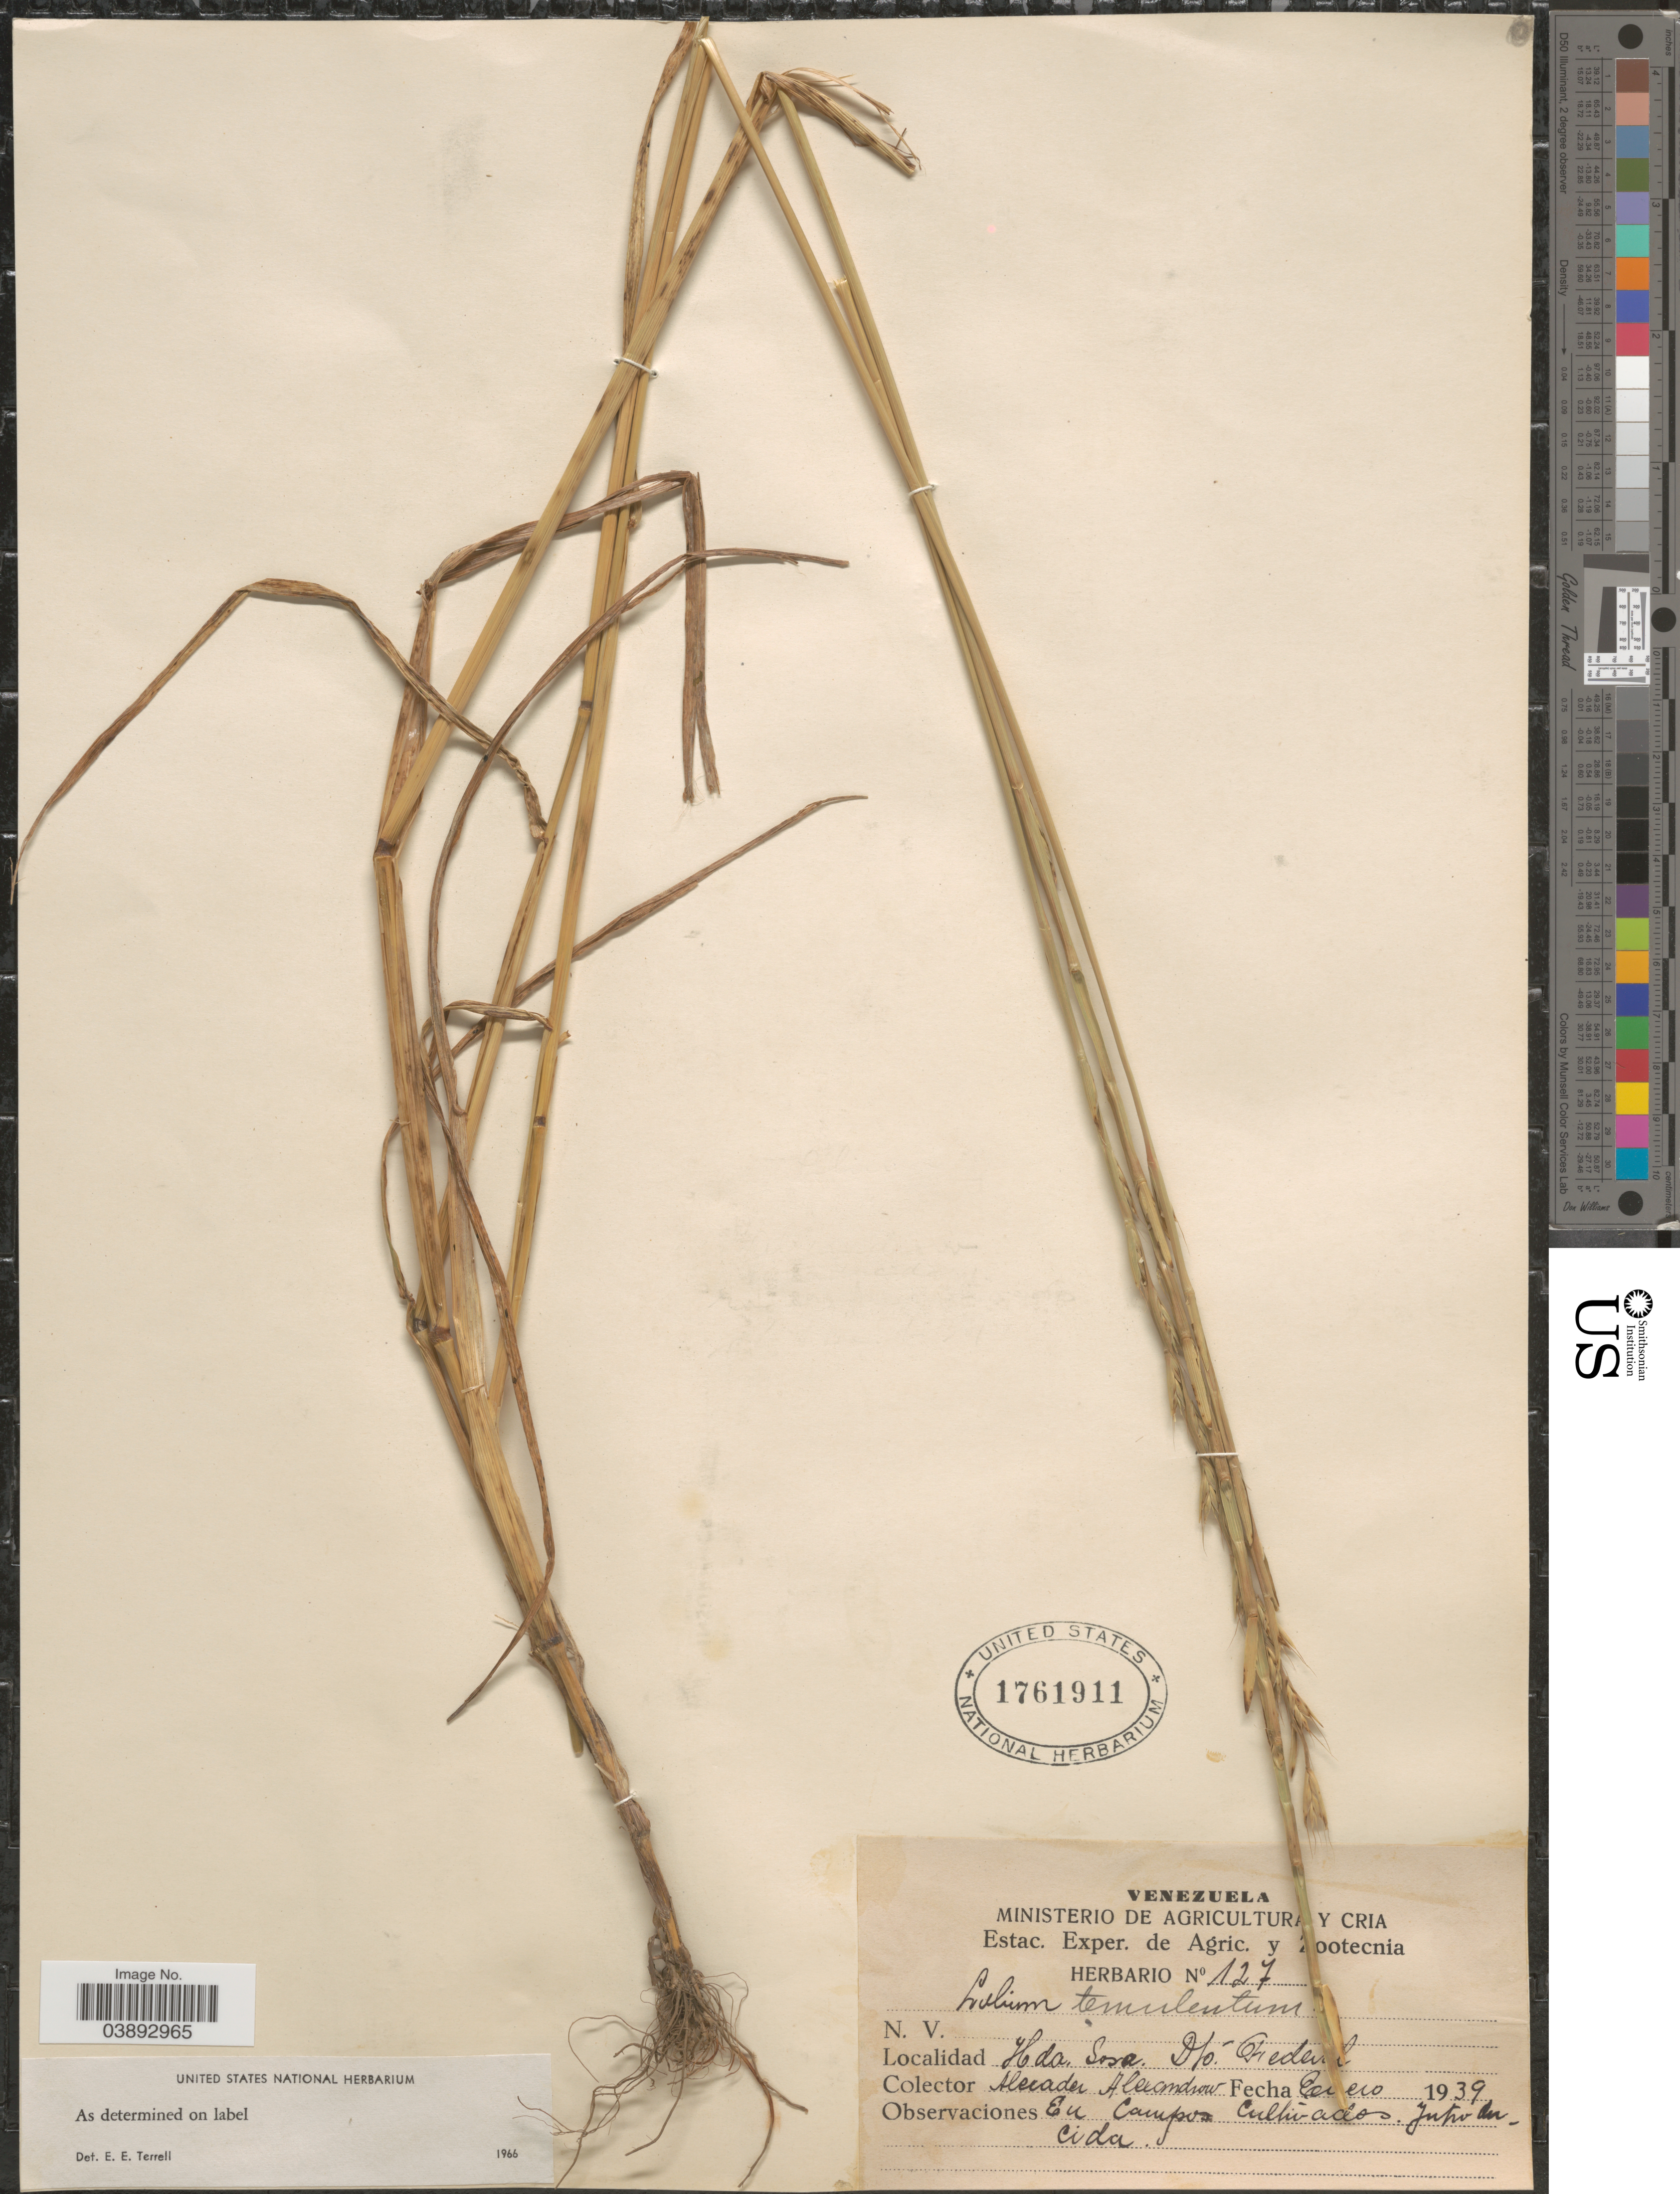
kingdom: Plantae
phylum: Tracheophyta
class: Liliopsida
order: Poales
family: Poaceae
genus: Lolium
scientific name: Lolium temulentum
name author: L.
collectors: H. Alexandrow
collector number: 127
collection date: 1939-01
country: Venezuela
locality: Hda. Sosa. Dto. Federal.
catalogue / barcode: US 1761911